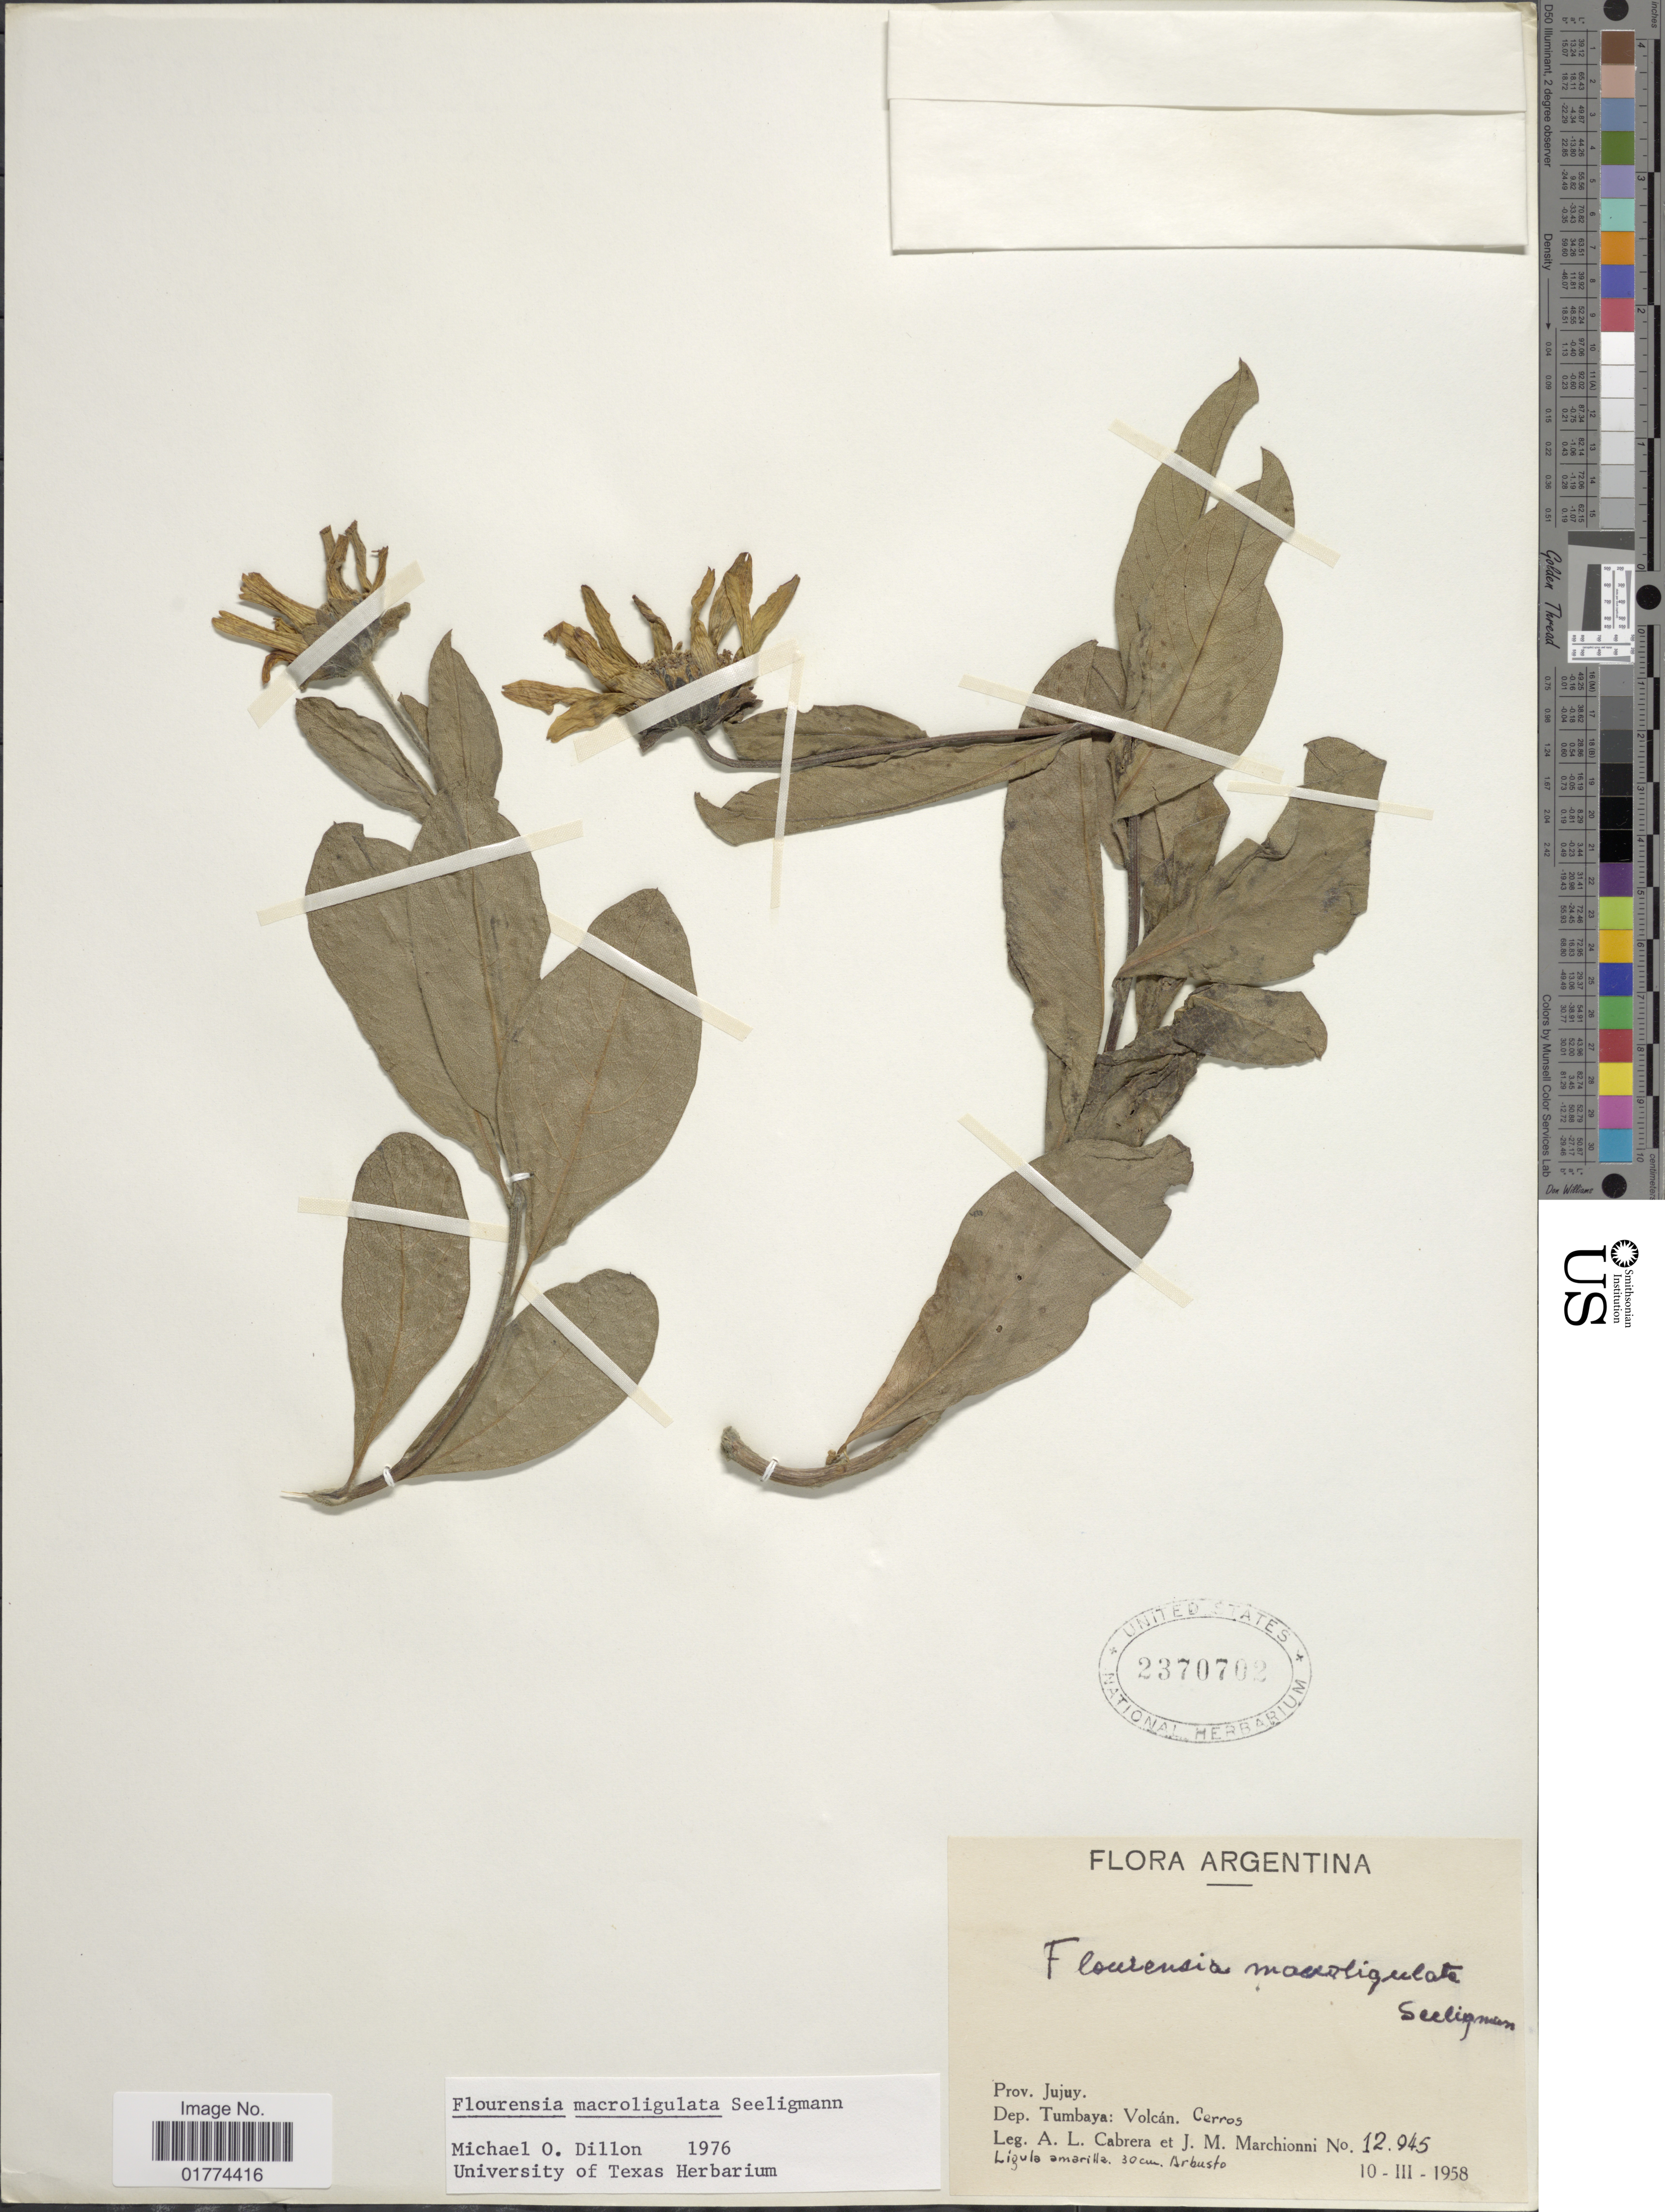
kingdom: Plantae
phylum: Tracheophyta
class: Magnoliopsida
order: Asterales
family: Asteraceae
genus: Flourensia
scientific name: Flourensia macroligulata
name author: Seeligm.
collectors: A. L. Cabrera & J. Marchionni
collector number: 12945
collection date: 1958-03-10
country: Argentina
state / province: Jujuy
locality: Dep. Tumbaya, Volcan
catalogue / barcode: US 2370702